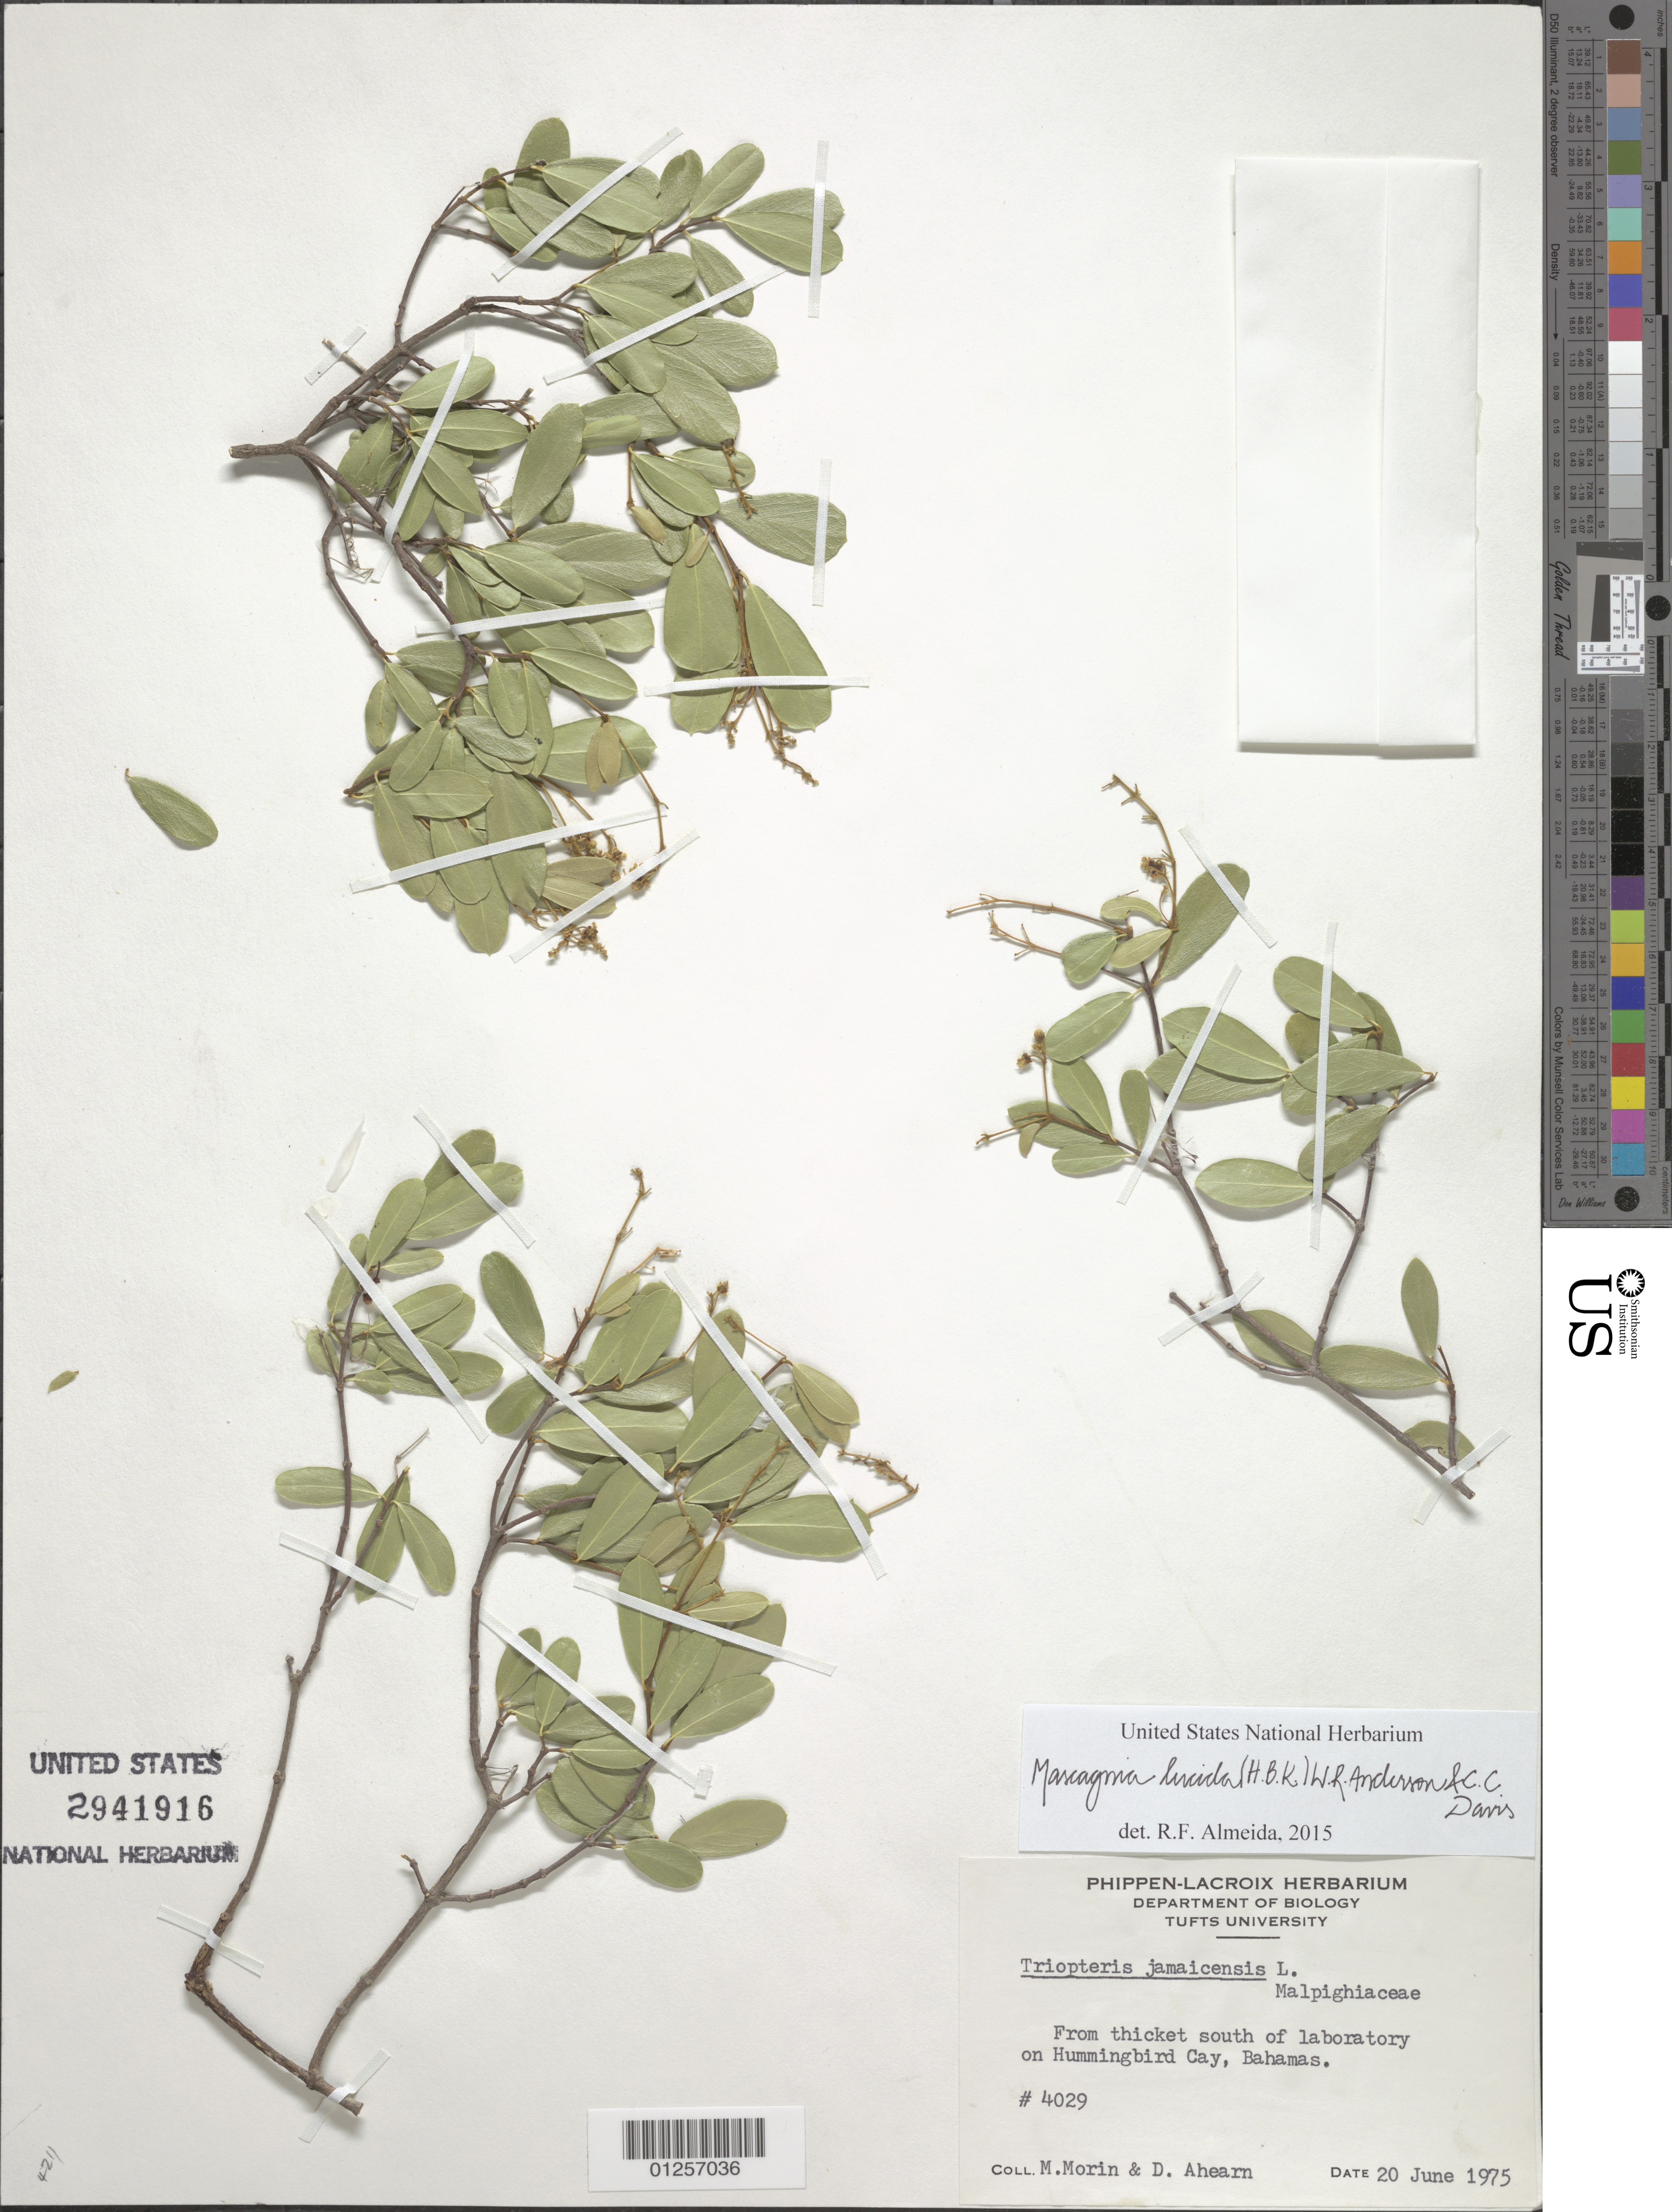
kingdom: Plantae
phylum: Tracheophyta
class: Magnoliopsida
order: Malpighiales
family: Malpighiaceae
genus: Mascagnia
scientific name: Mascagnia lucida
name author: (Kunth) W.R. Anderson & C. Davis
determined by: De Almeida, R. F., (HUEFS), Universidade Estadual de Feira de Santana (BRAZIL)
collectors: M. Morin & D. Ahearn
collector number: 4029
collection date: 1975-06-20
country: Bahamas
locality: Hummingbird Cay.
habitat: Thicket S of laboratory.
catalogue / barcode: US 2941916